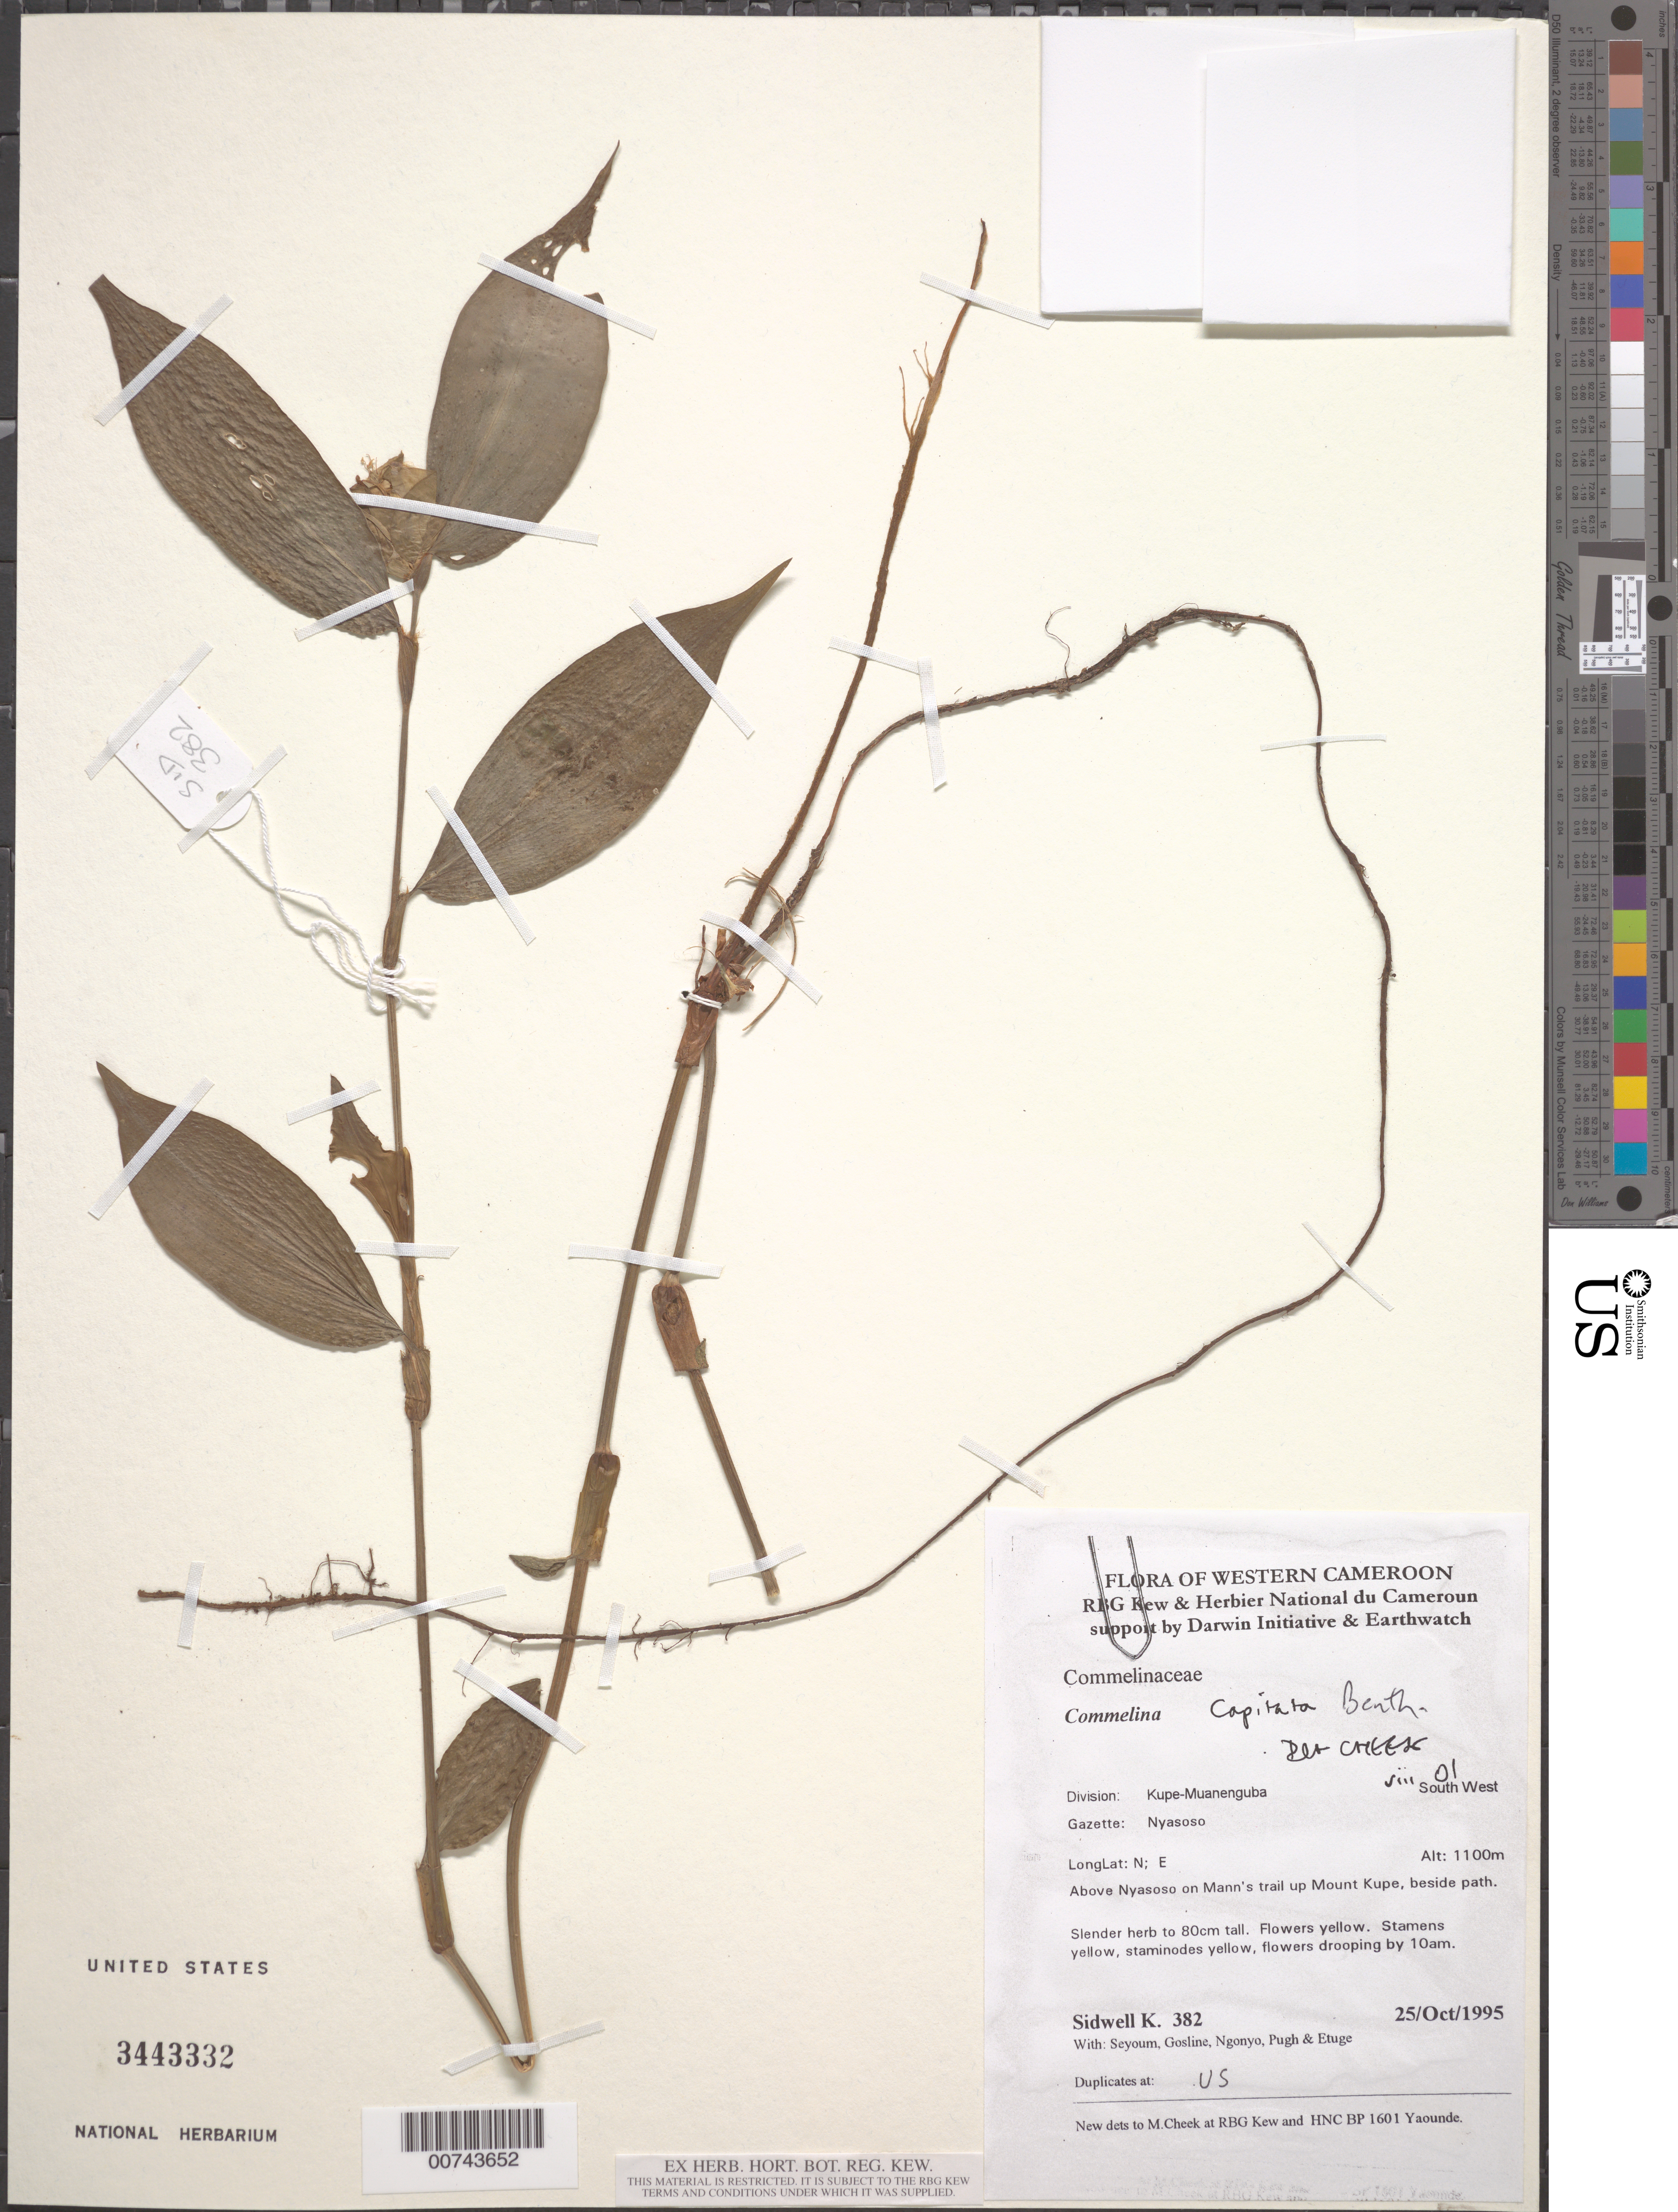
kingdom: Plantae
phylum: Tracheophyta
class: Liliopsida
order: Commelinales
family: Commelinaceae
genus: Commelina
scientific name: Commelina capitata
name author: Benth.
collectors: K. Sidwell, S. Gosline, M. Ngonyo, -. Pugh & M. Etuge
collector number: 382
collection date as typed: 25 Oct 1995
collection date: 1995-10-25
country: Cameroon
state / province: Sud-Ouest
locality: Kupe-Muanenguba, above Nyasoso on Mann"s trail up Mount Kupe.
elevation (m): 1000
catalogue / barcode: US 3443332